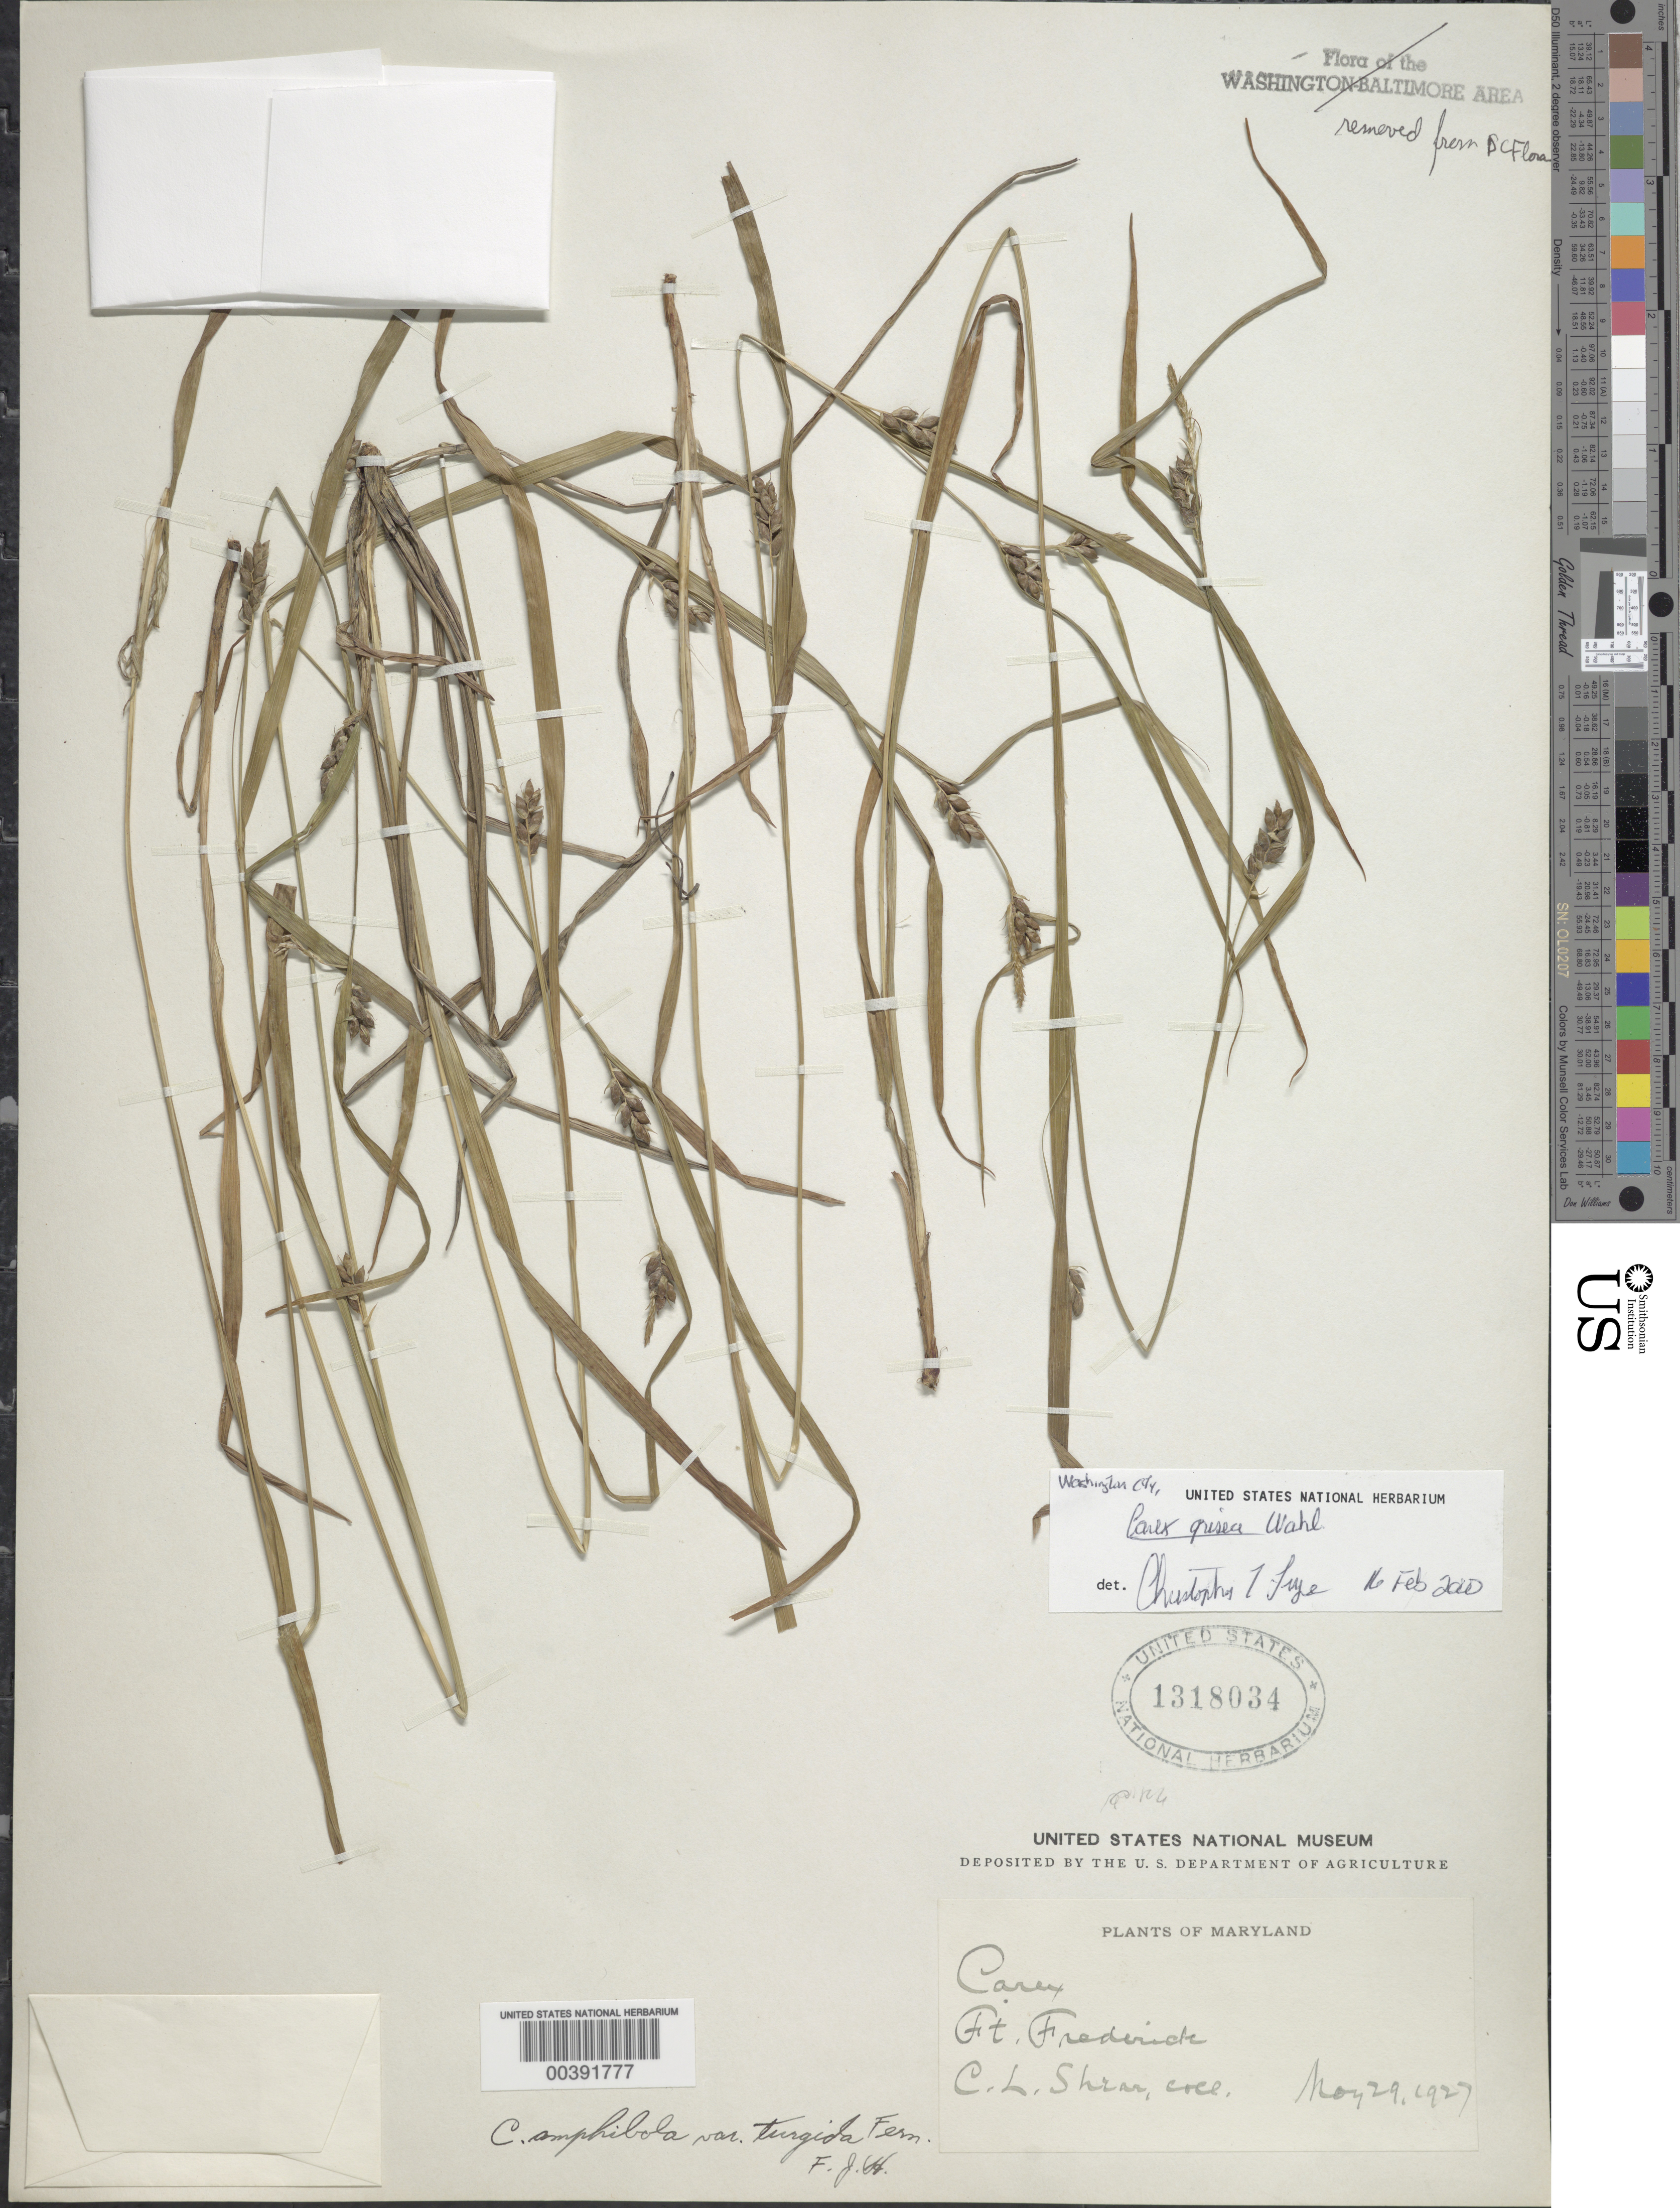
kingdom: Plantae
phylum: Tracheophyta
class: Liliopsida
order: Poales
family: Cyperaceae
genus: Carex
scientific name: Carex grisea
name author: Wahlenb.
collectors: C. Shran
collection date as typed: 29 May 1927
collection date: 1927-05-29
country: United States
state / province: Maryland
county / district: Washington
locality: Fort frederick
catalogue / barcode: US 1318034